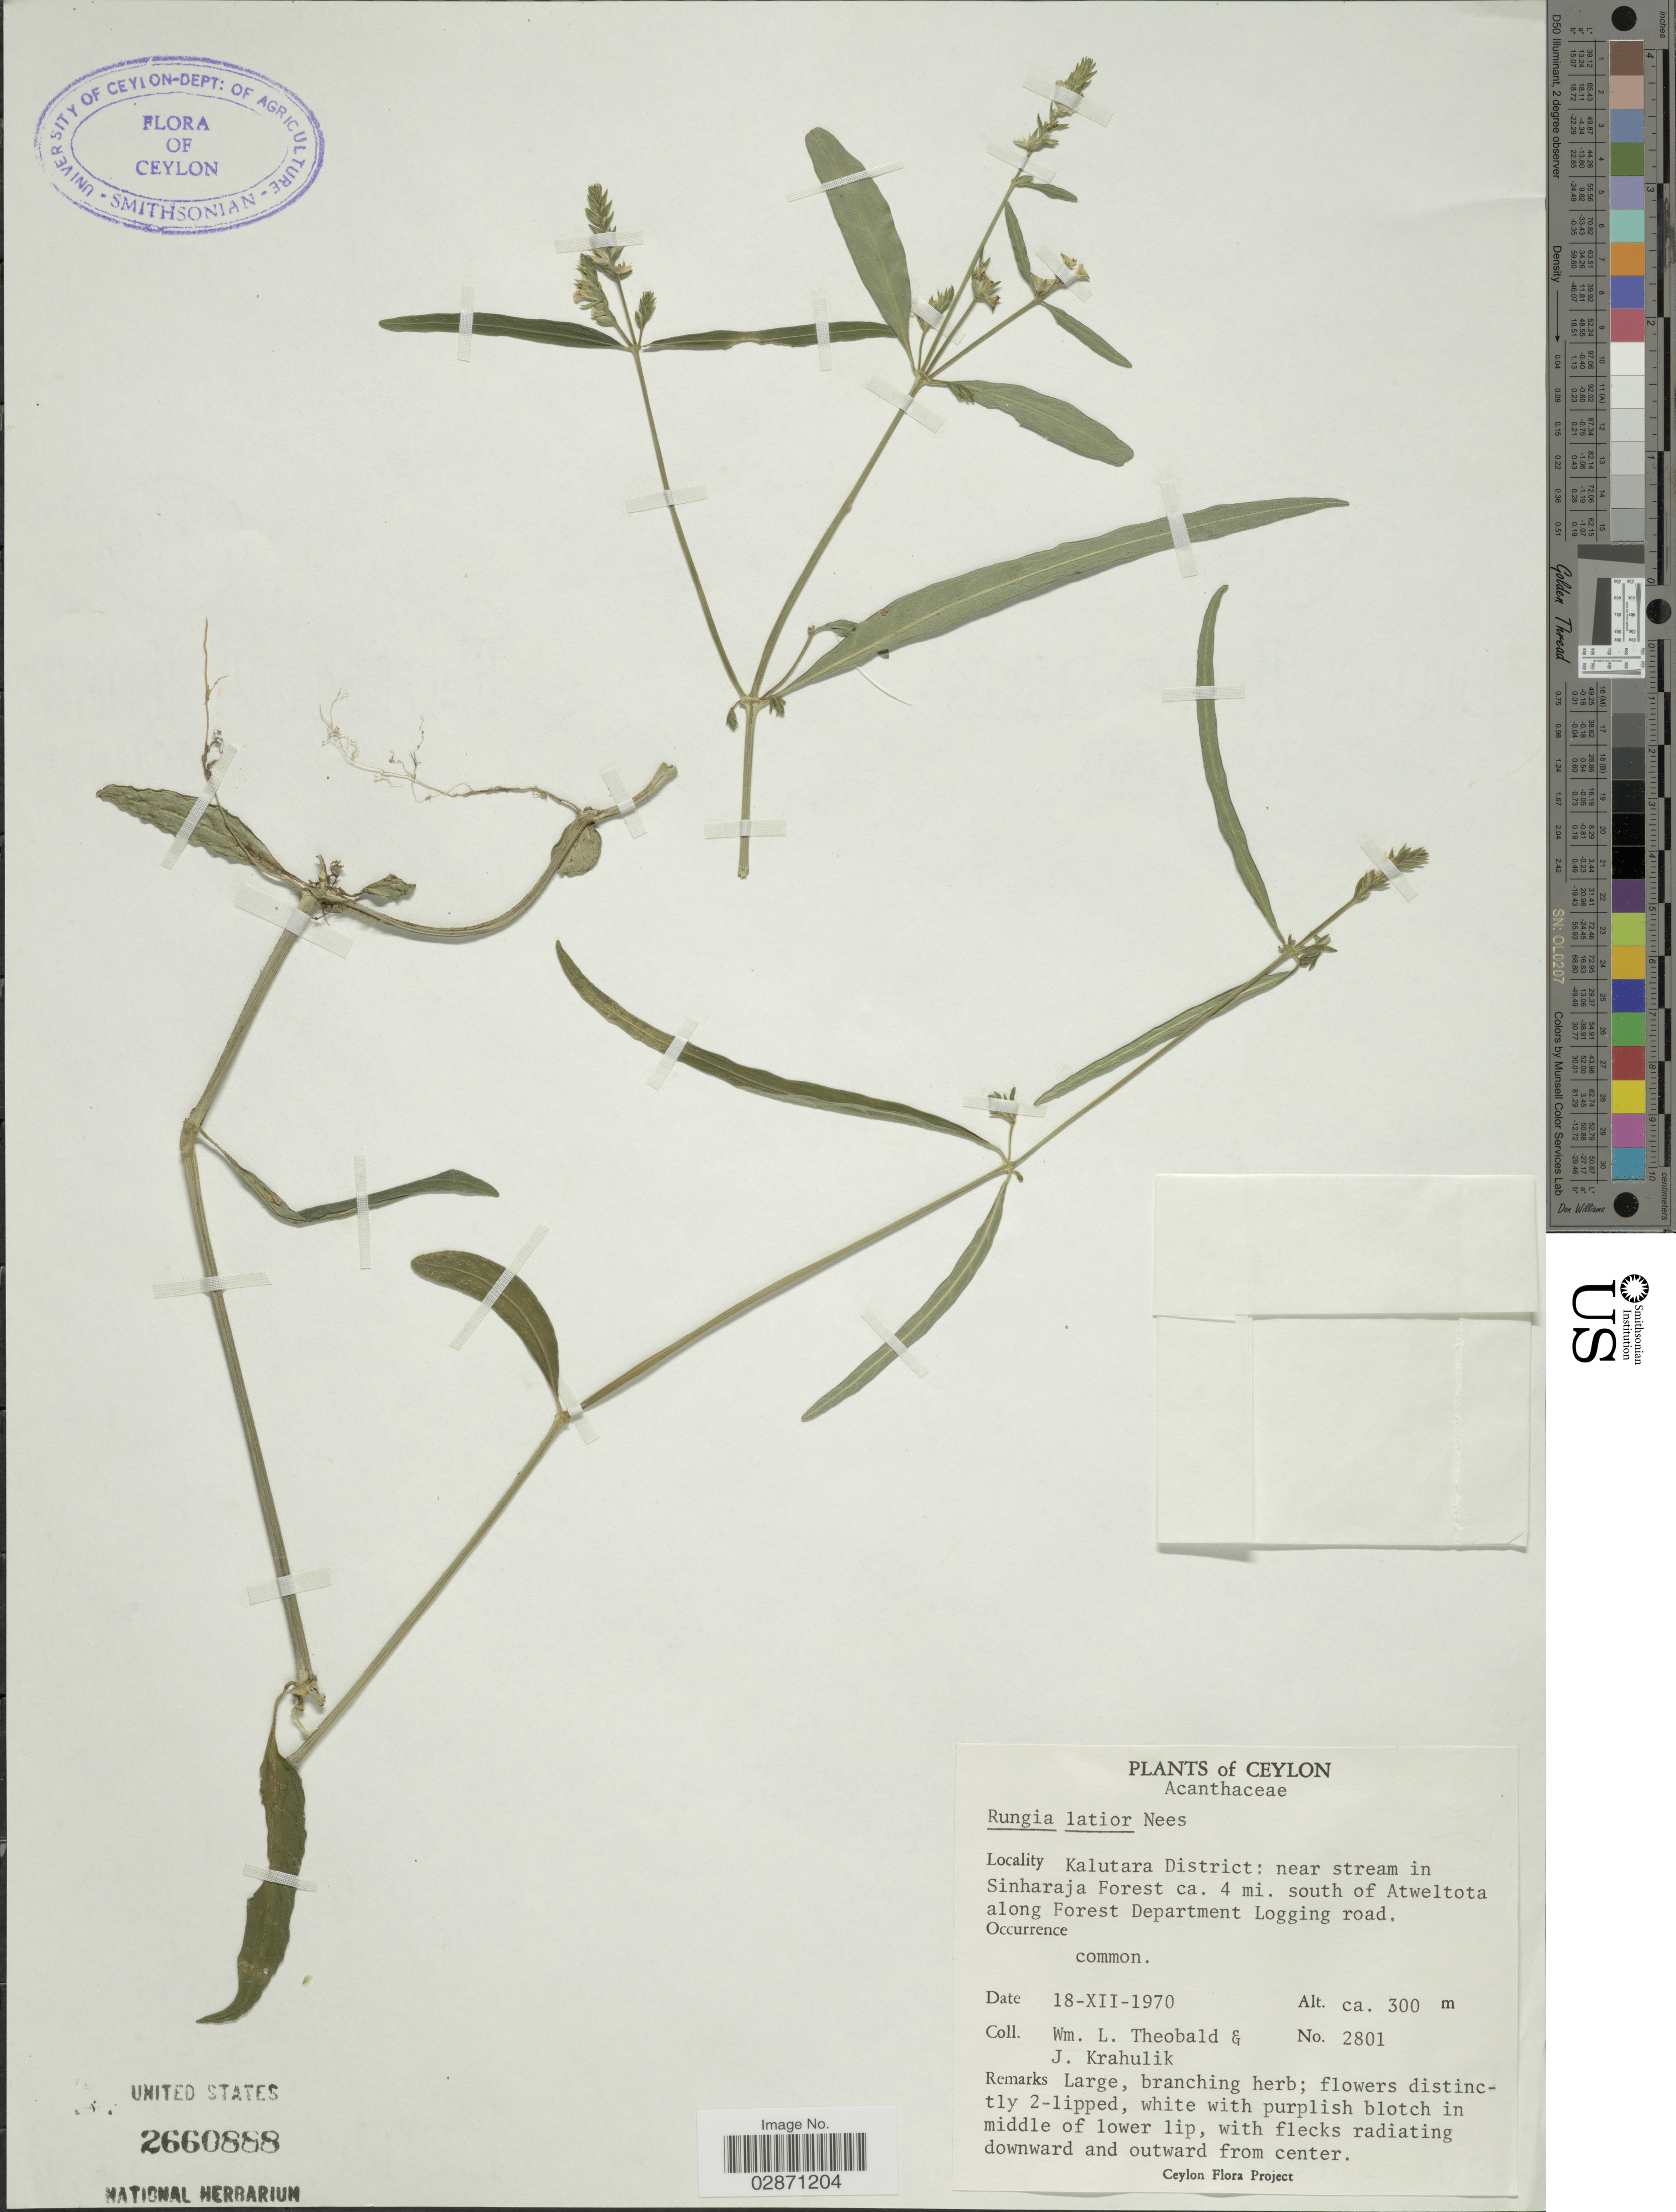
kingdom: Plantae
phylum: Tracheophyta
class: Magnoliopsida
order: Lamiales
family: Acanthaceae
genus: Rungia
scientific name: Rungia latior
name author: Nees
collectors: W. L. Theobald & J. Krahulik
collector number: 2801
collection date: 1970-12-18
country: Sri Lanka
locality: Ceylon. Kalutara District: near stream in Sinharaja Forest ca. 4 miles south of Atweltota, along Forest Department Logging road.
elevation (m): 300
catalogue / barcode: US 2660888